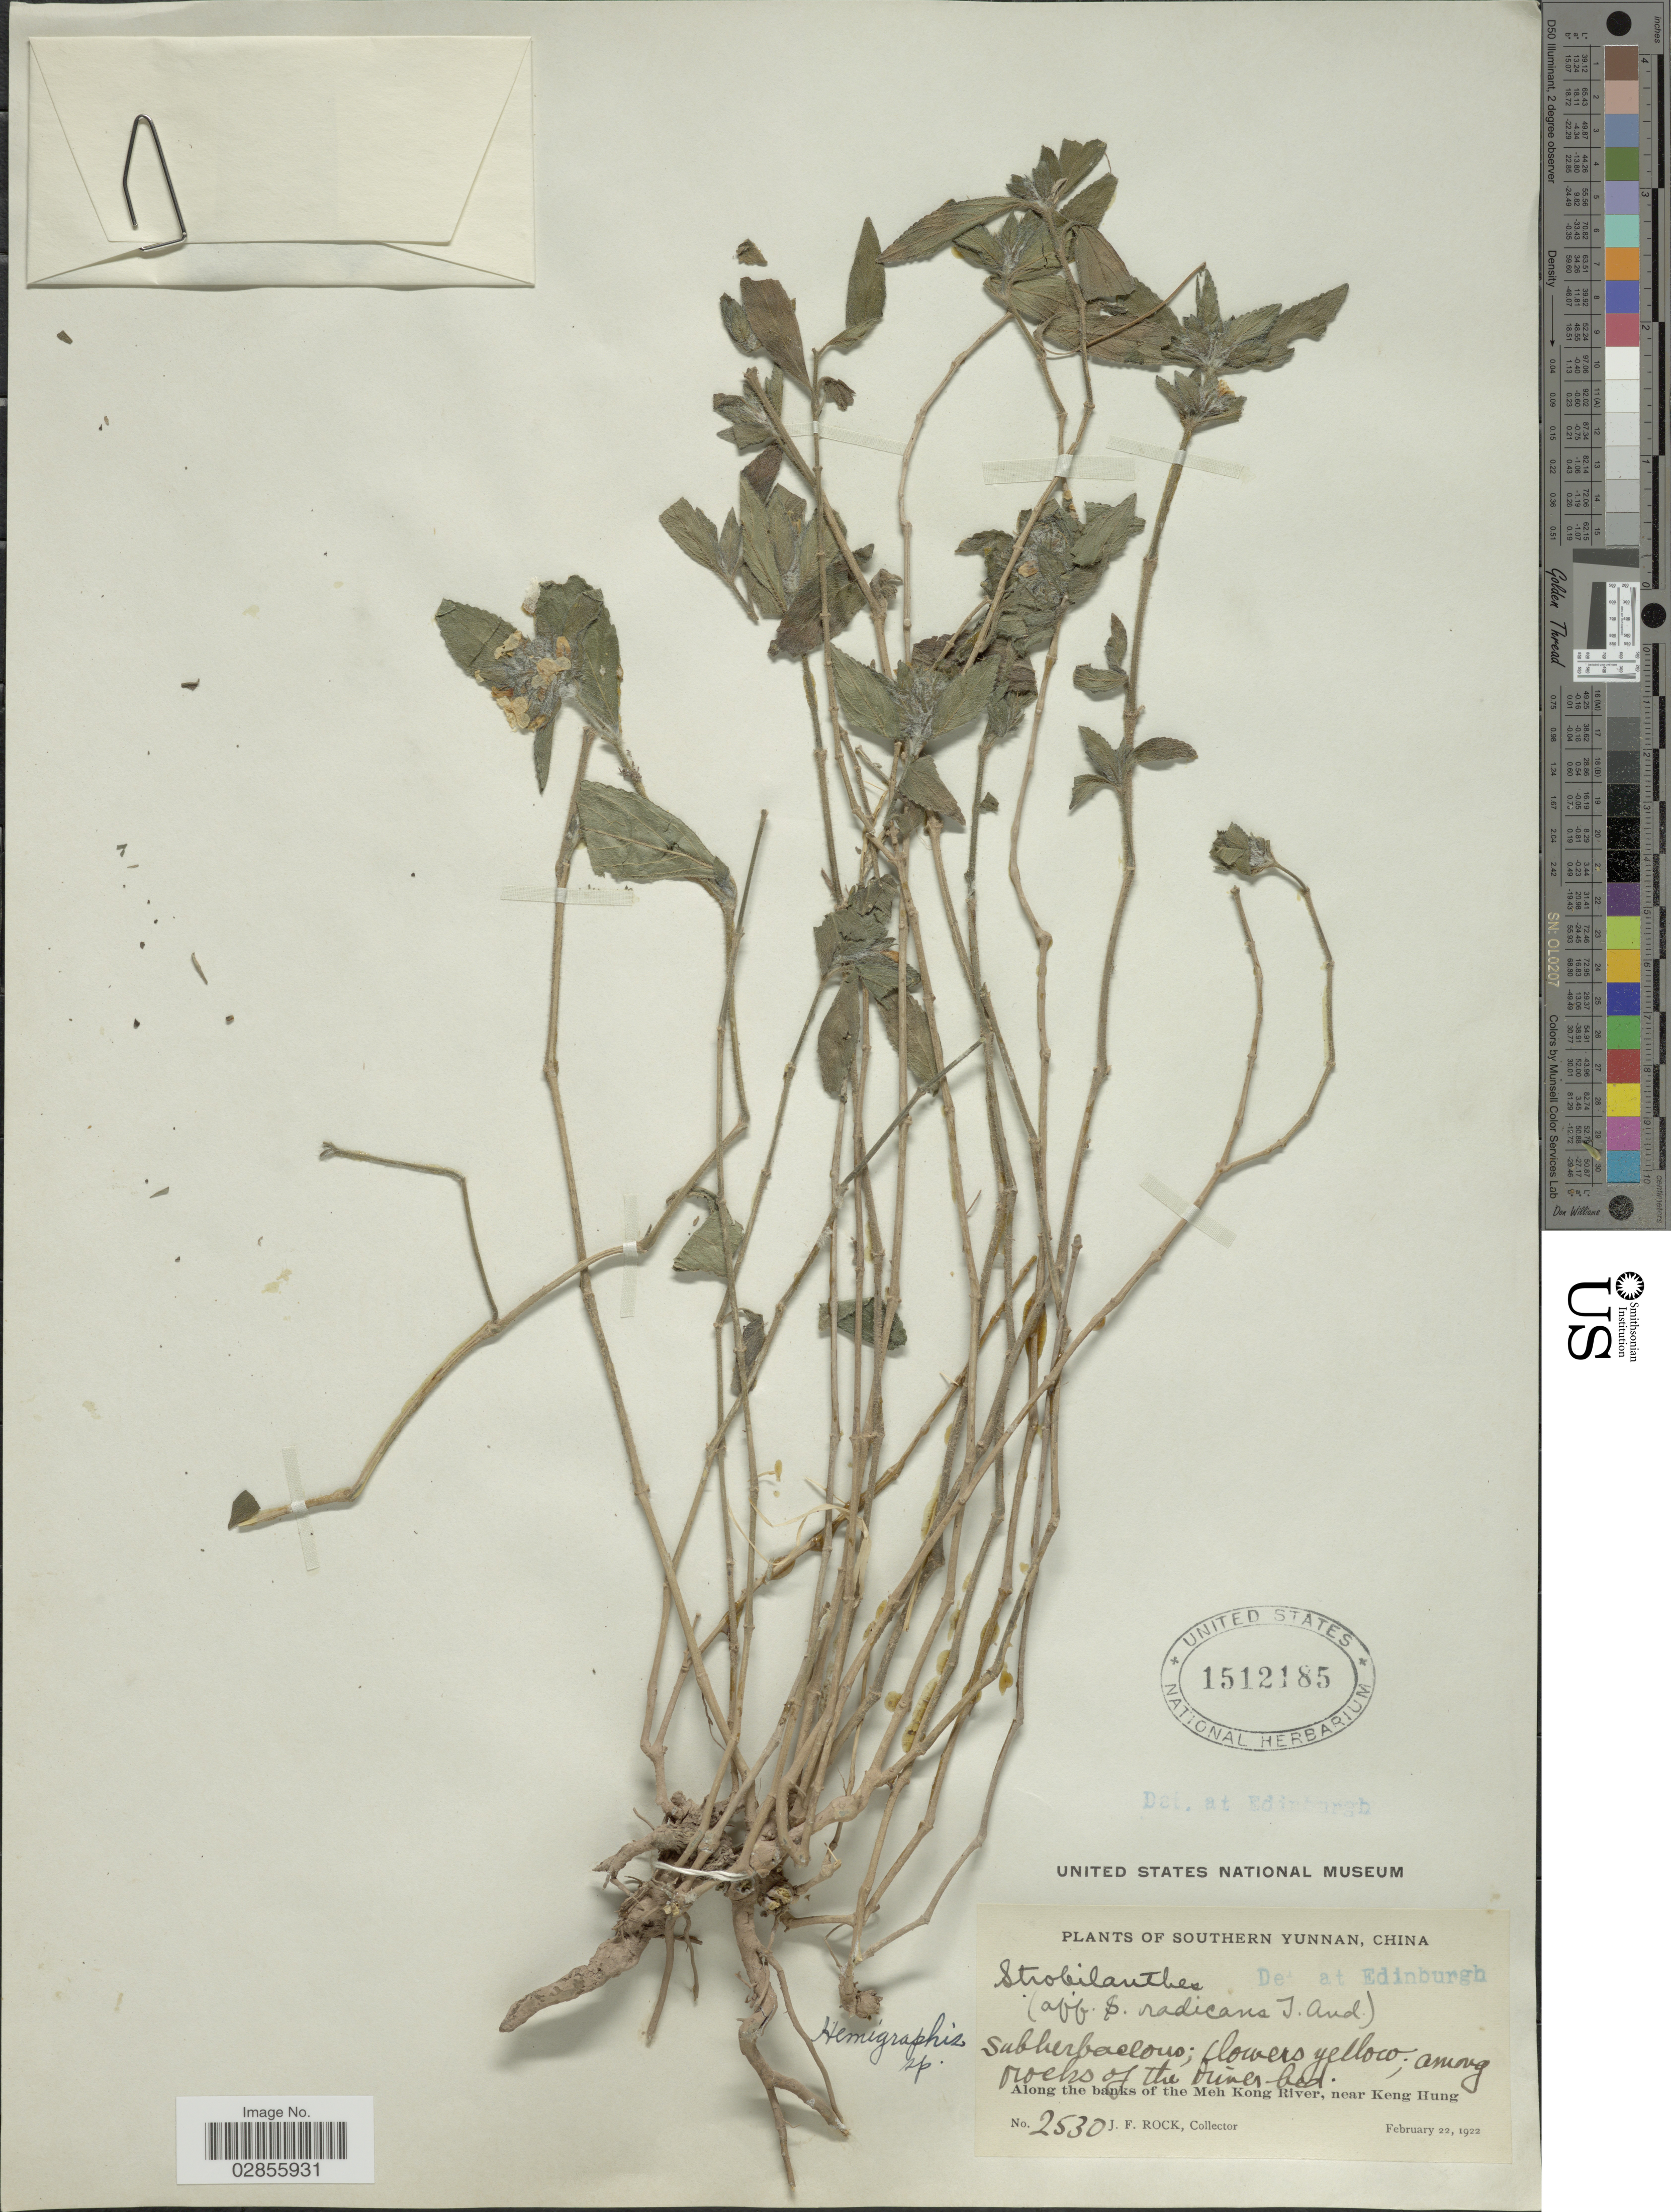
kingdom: Plantae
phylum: Tracheophyta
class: Magnoliopsida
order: Lamiales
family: Acanthaceae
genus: Hemigraphis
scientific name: Hemigraphis sp.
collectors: J. Rock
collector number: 2530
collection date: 1922-02-22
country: China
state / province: Yunnan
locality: Southern Yunnan. Along the banks of the Meh Kong River, near Keng Hung.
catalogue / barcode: US 1512185